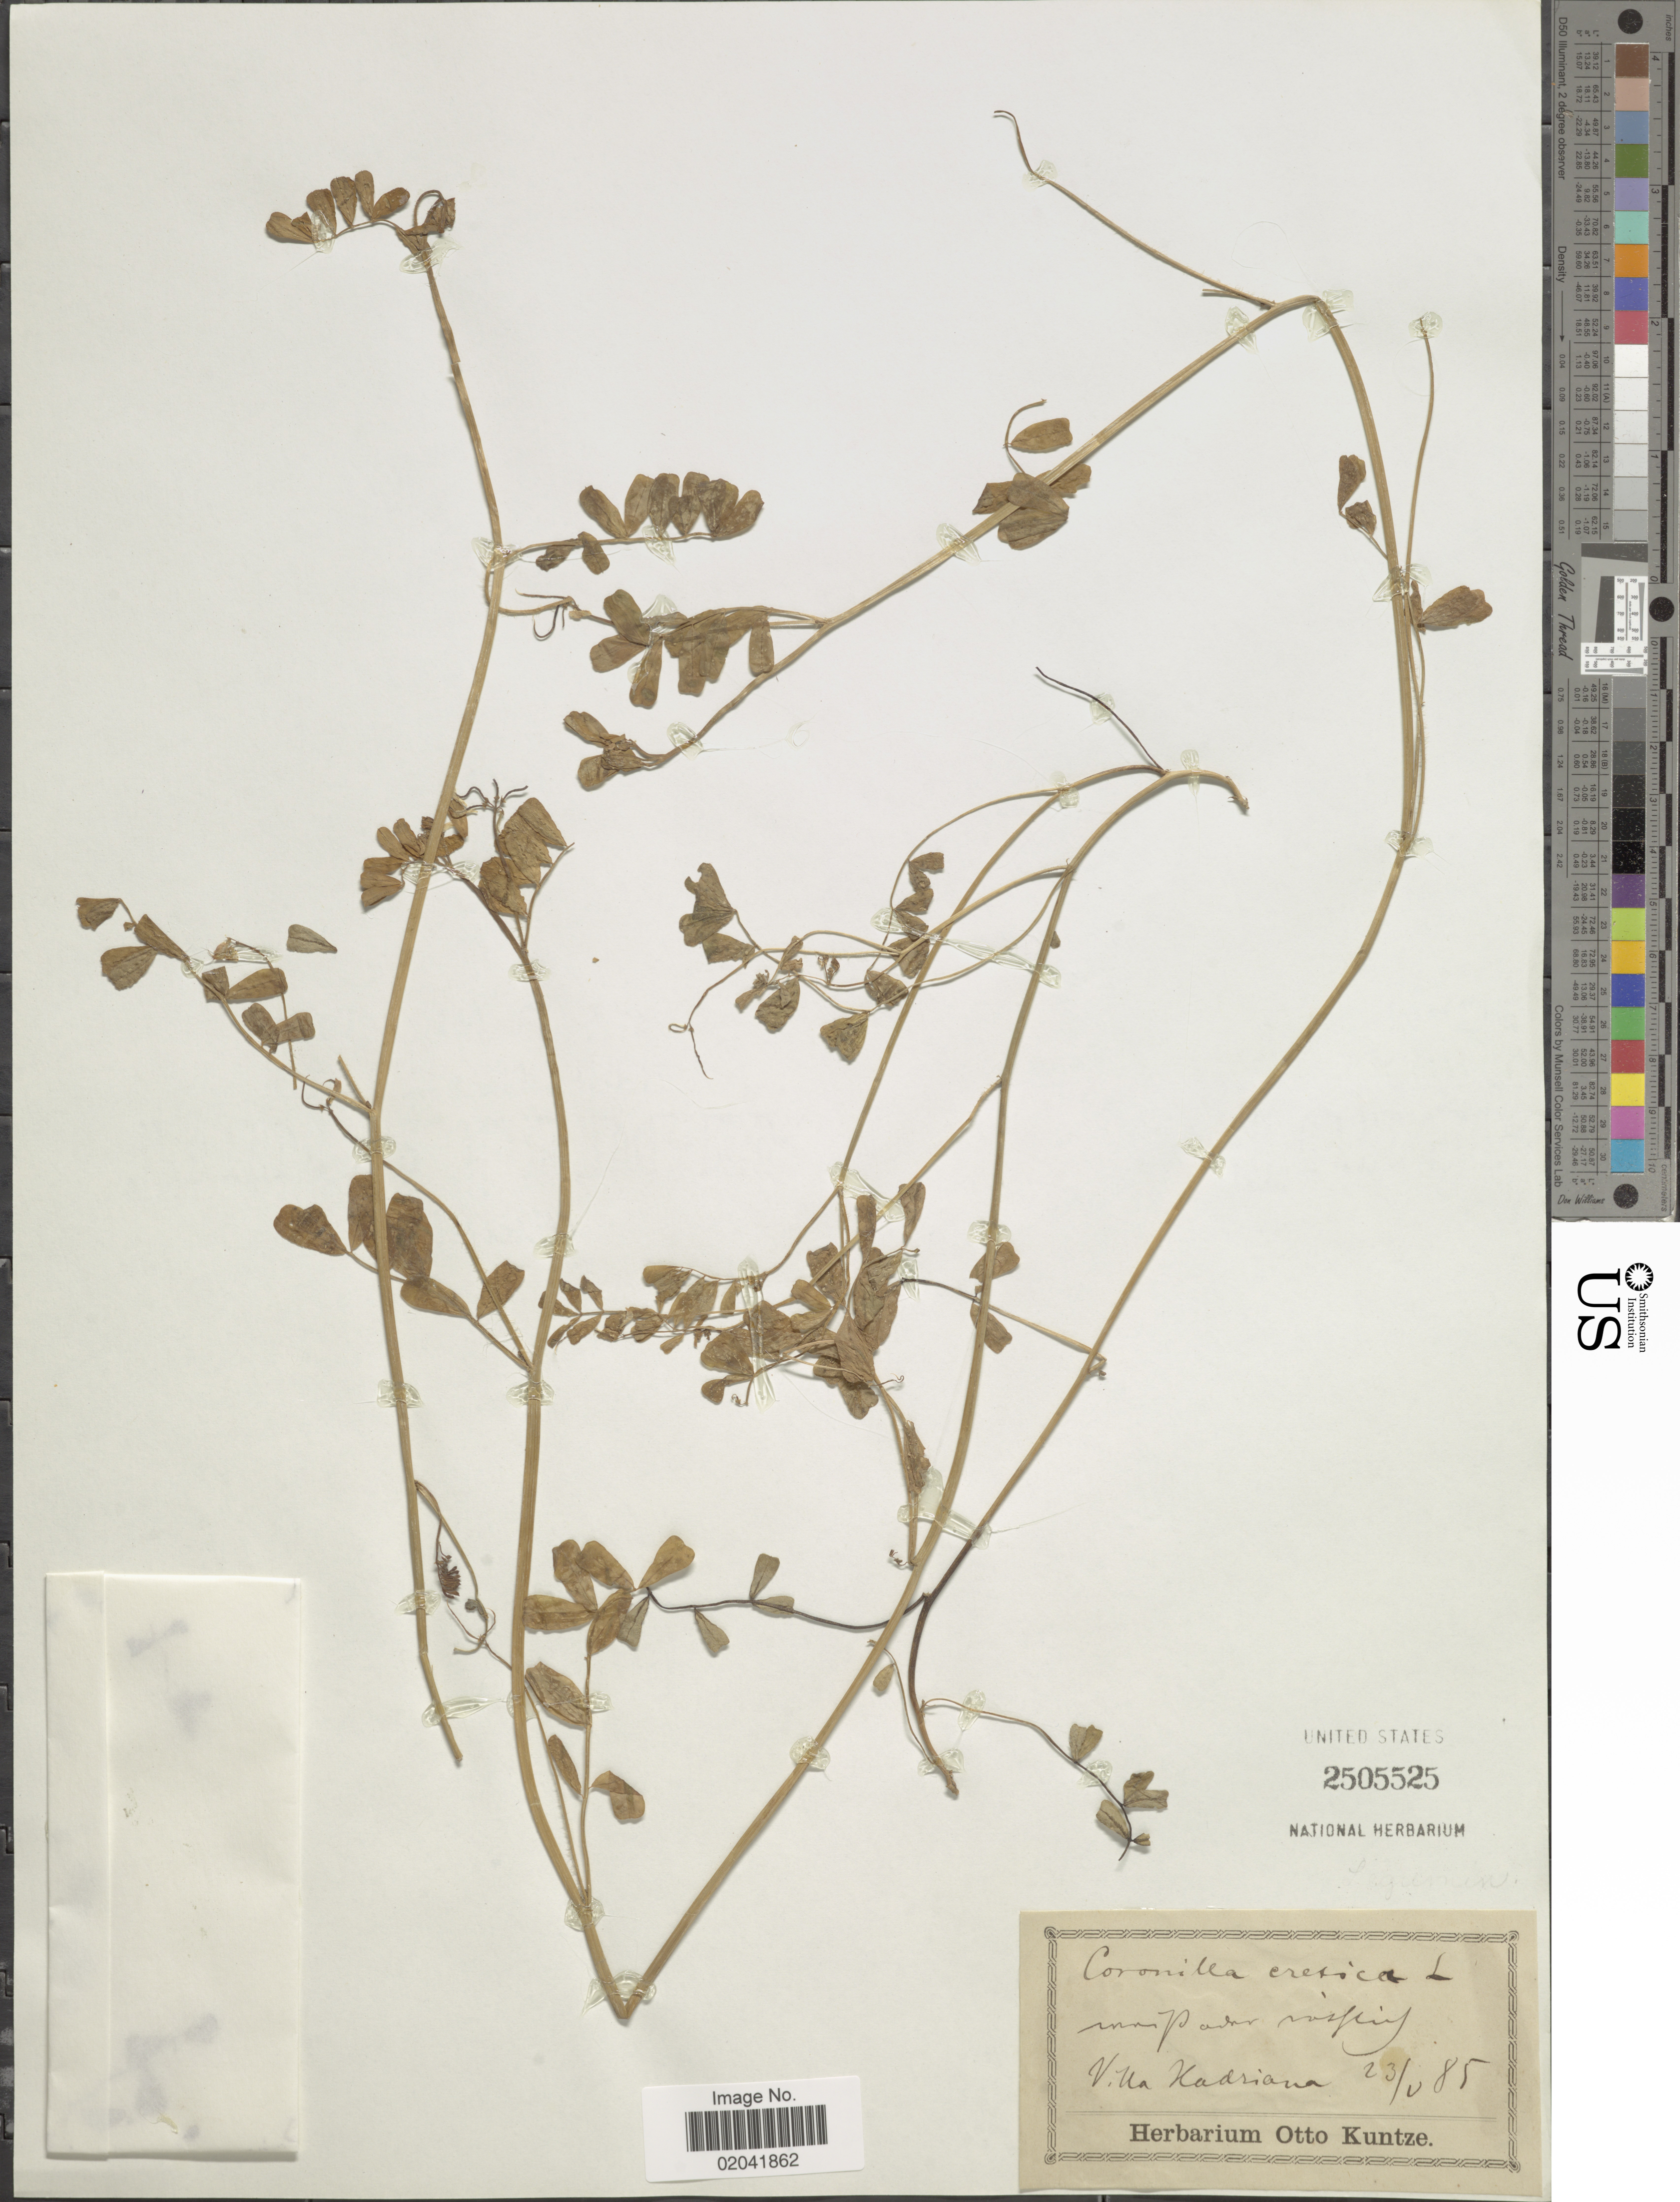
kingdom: Plantae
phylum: Tracheophyta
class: Magnoliopsida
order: Fabales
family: Fabaceae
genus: Coronilla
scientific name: Coronilla cretica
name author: L.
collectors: ex Herb. O. Kuntze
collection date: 1885-05-23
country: Italy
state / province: Lazio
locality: Villa Hadriana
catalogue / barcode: US 2505525